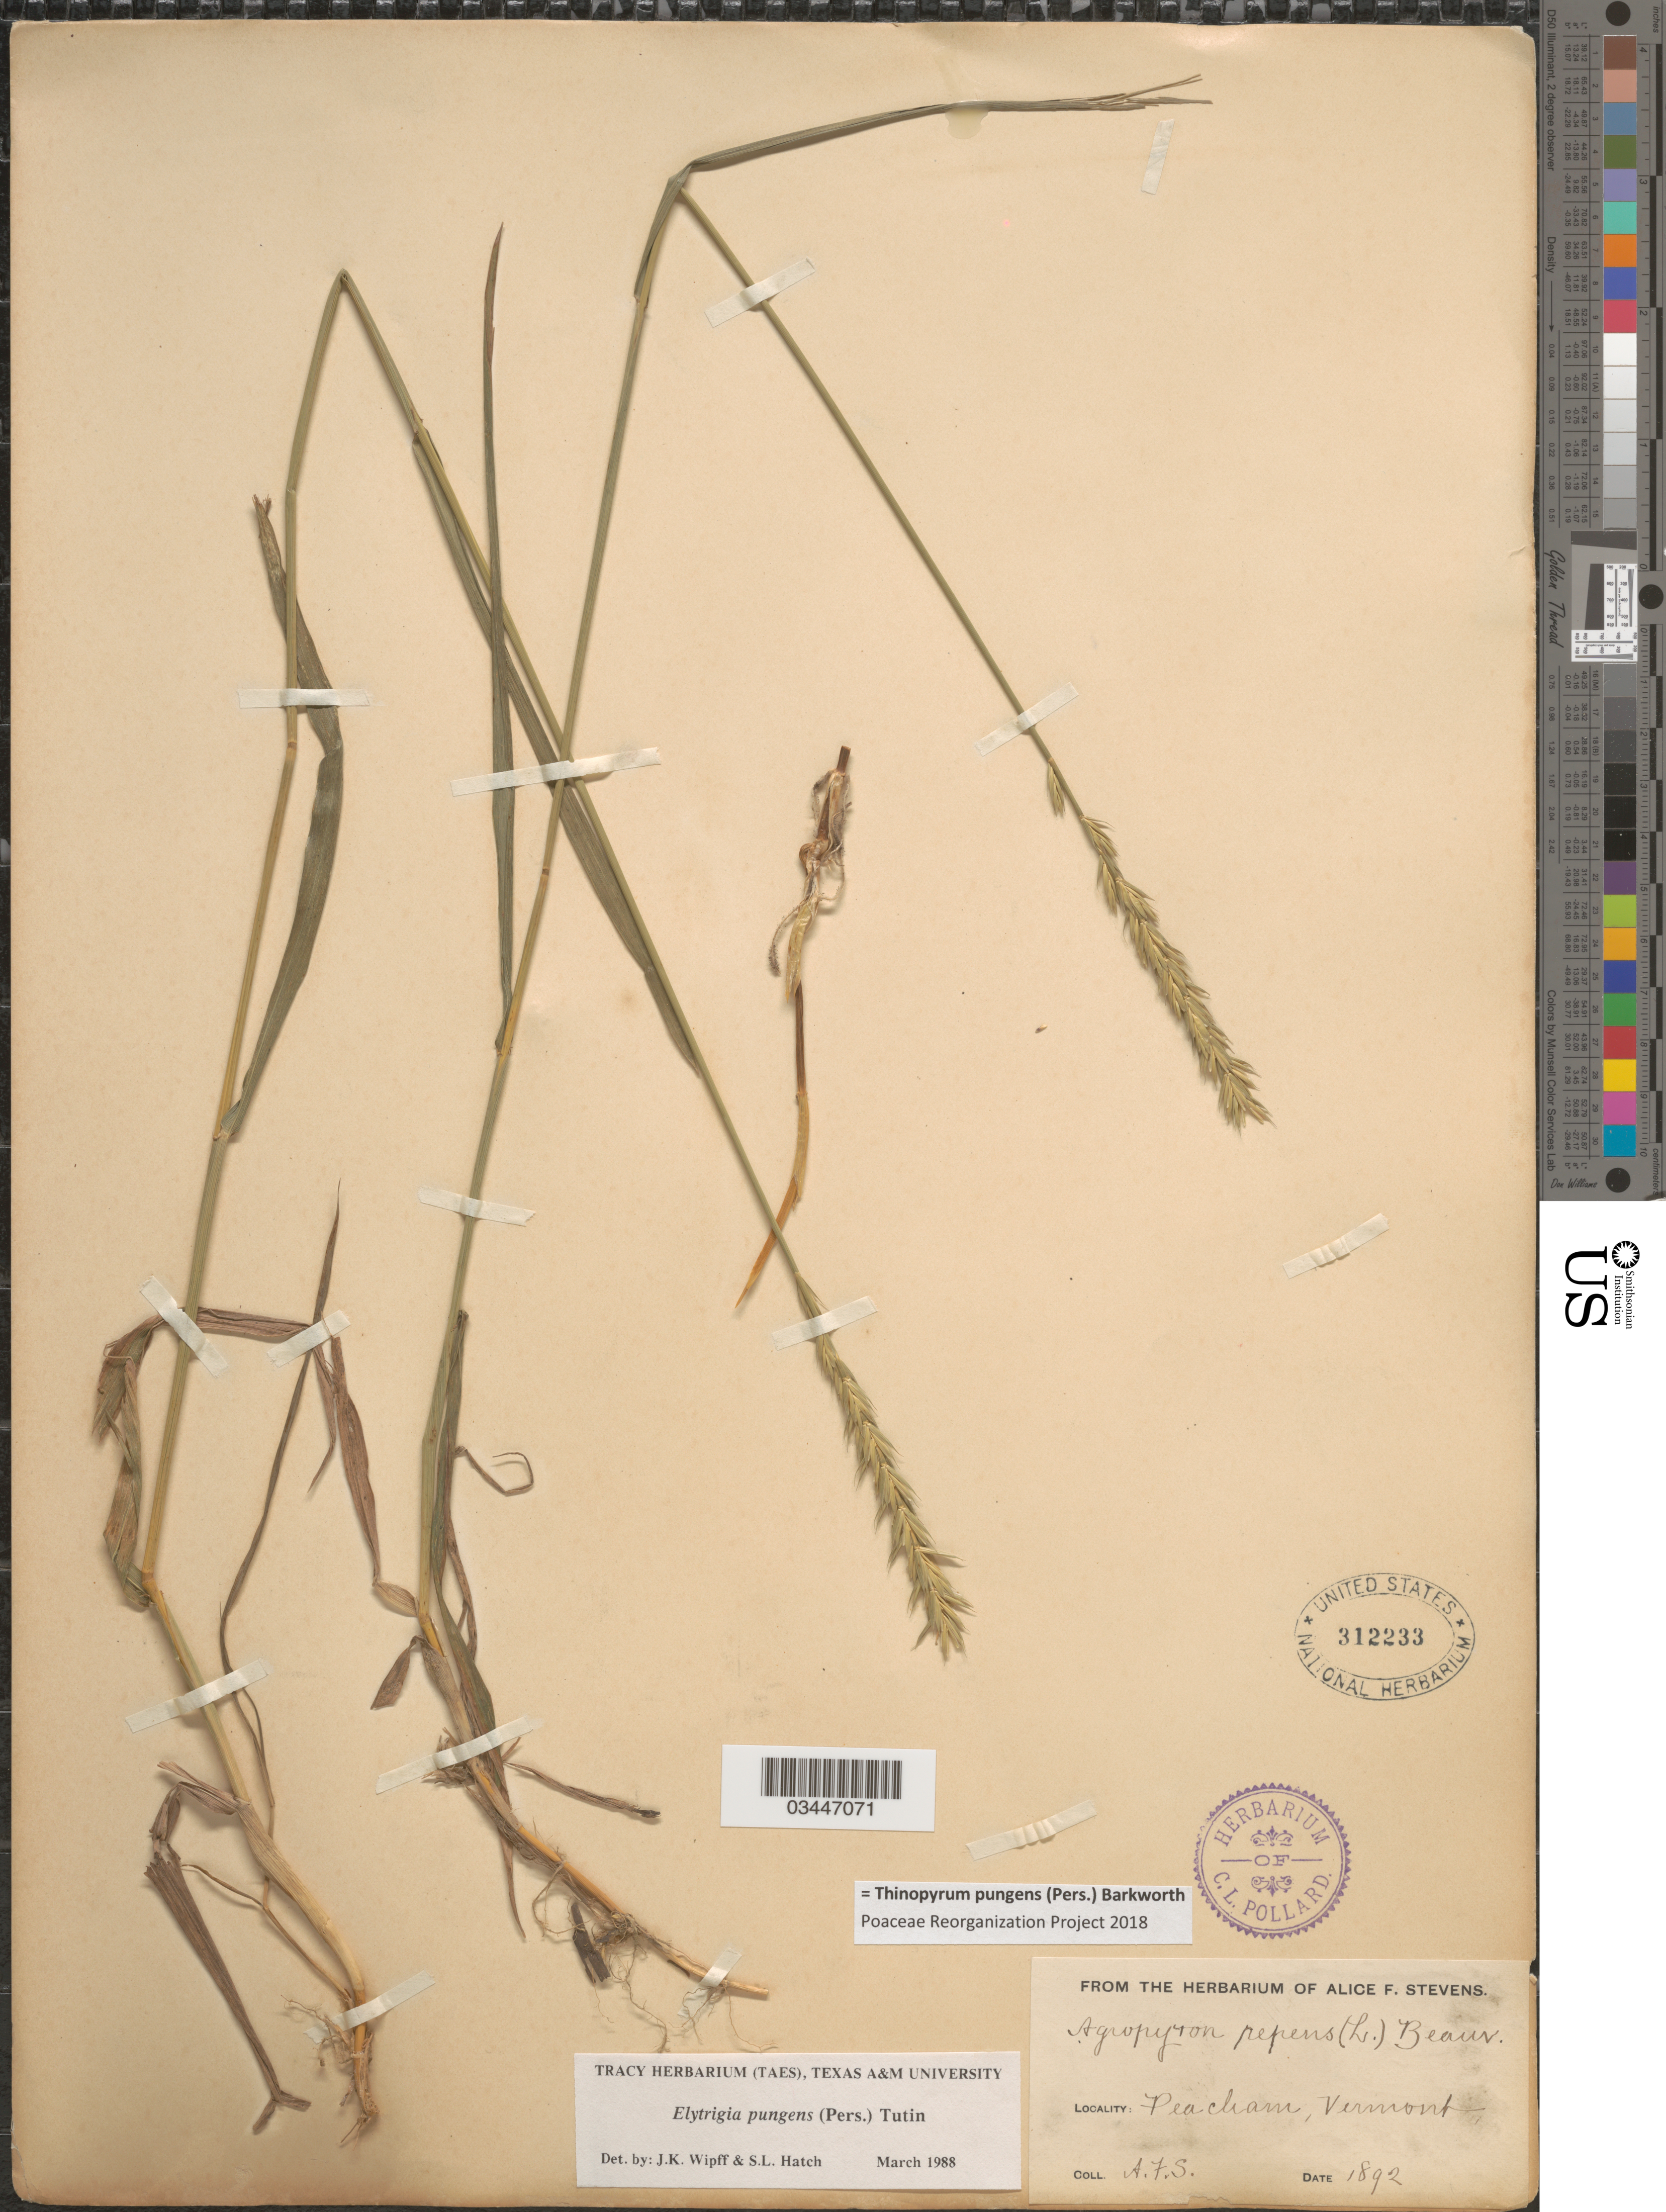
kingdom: Plantae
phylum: Tracheophyta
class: Liliopsida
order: Poales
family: Poaceae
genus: Thinopyrum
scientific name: Thinopyrum pungens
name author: (Pers.) Barkworth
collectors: A. Stevens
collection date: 1892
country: United States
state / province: Vermont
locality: Peacham.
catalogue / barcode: US 312233